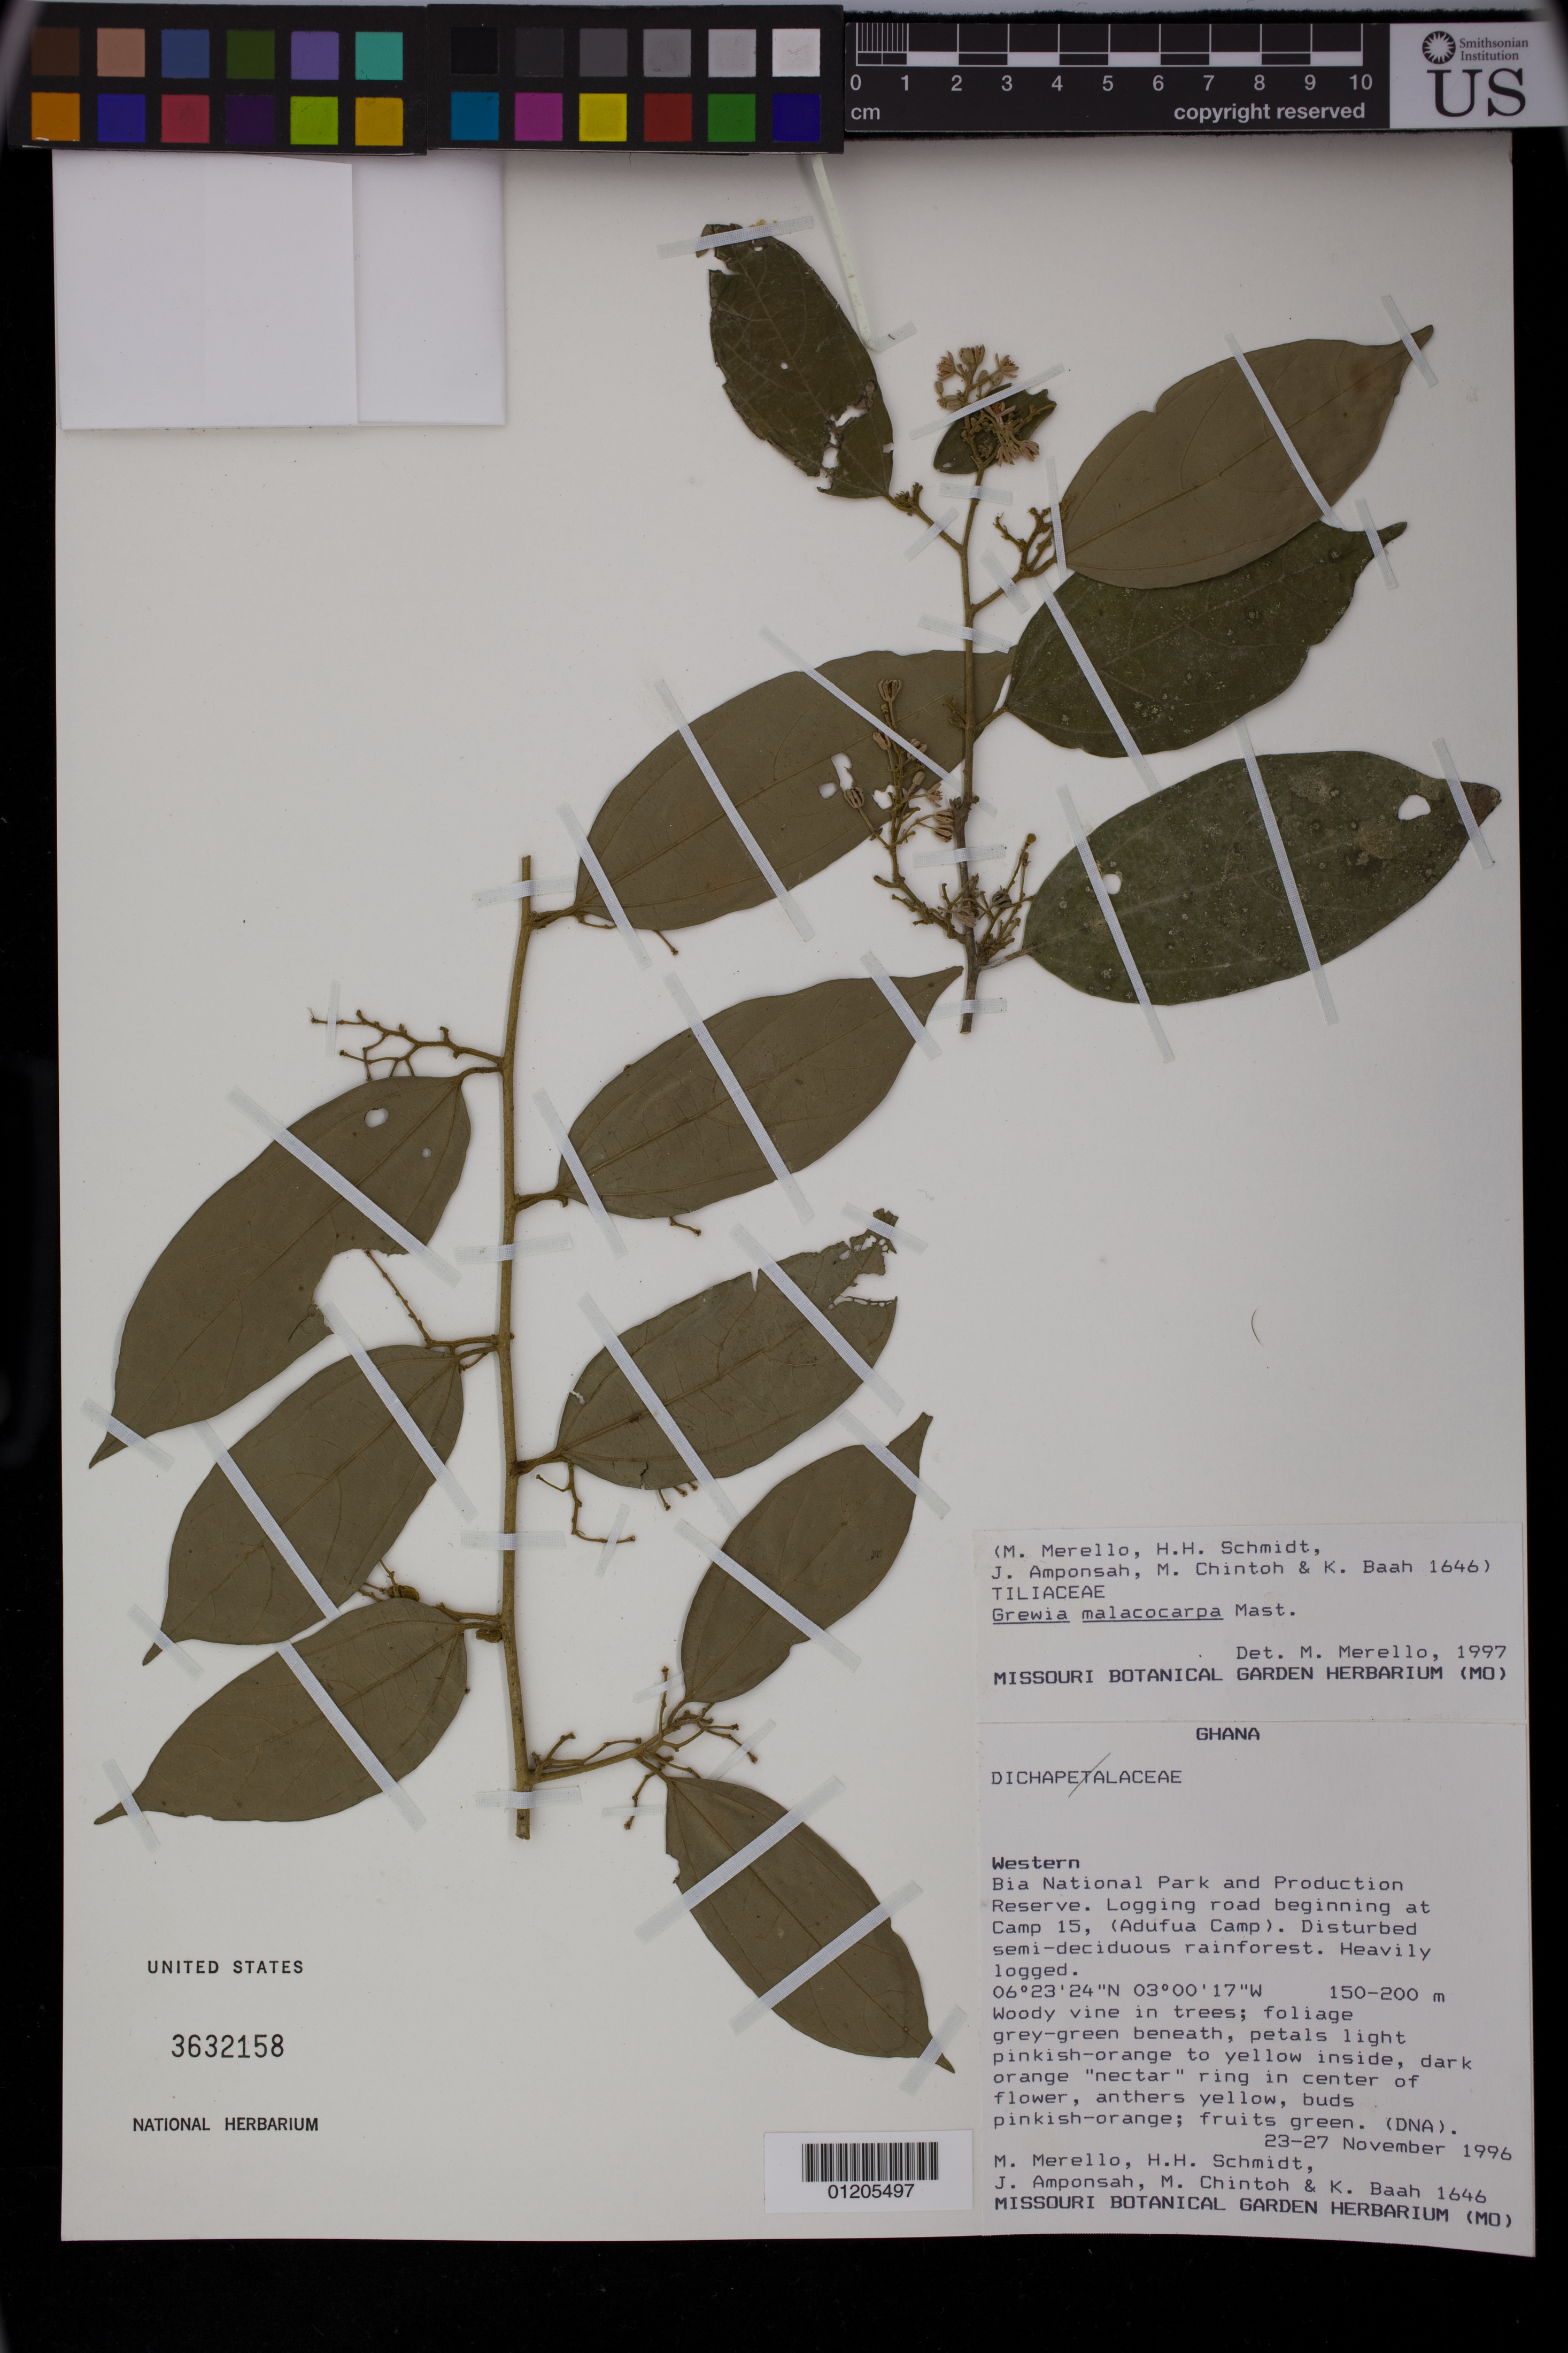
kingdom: Plantae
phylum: Tracheophyta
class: Magnoliopsida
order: Malvales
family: Malvaceae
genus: Microcos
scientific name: Microcos malacocarpa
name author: (Mast.) Burret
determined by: Dorr, L. J., (BOT), Smithsonian Institution - National Museum of Natural History (UNITED STATES)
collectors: M. Merello, H. H. Schmidt, J. Amponsah & M. Chintoh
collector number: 1646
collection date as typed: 23 Nov 1996 to 27 Nov 1996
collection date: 1996-11-23/1996-11-27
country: Ghana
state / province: Western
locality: Bia National Park and Production Reserve. Logging road beginning at Camp 15, (Adufua Camp).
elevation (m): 150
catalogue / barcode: US 3632158